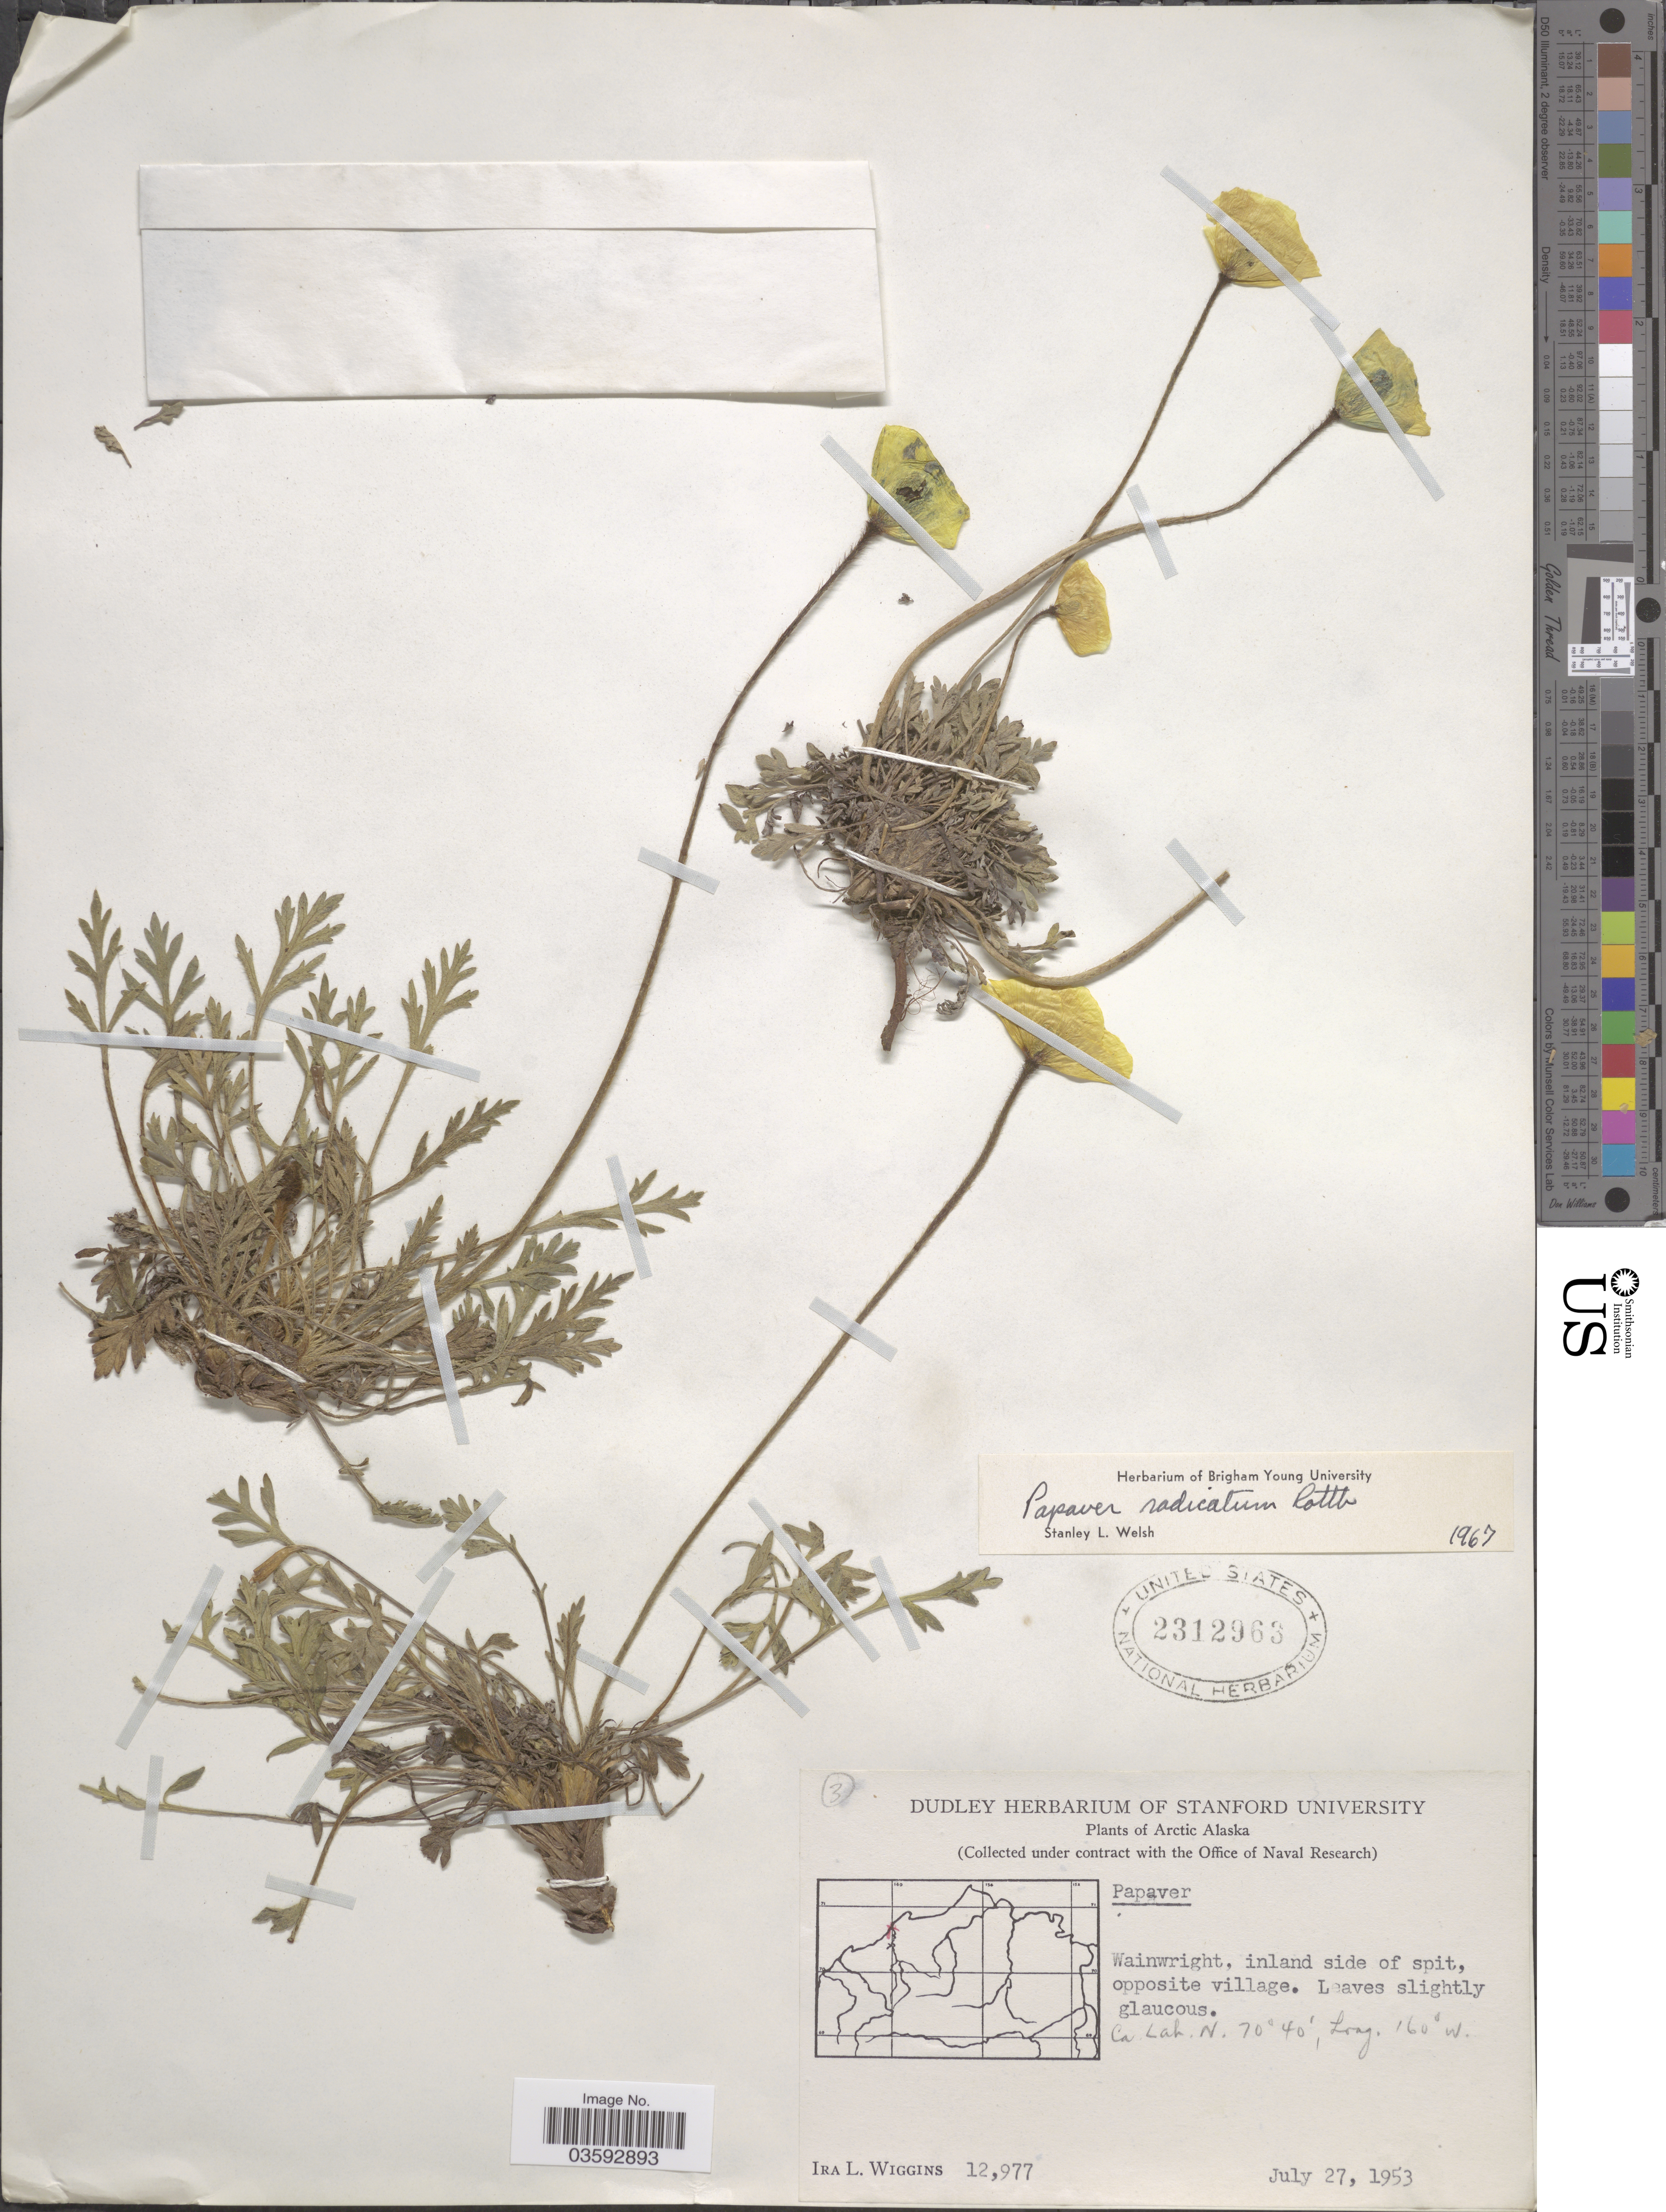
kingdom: Plantae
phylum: Tracheophyta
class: Magnoliopsida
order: Ranunculales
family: Papaveraceae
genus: Papaver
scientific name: Papaver radicatum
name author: Rottb.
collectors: I. L. Wiggins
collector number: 12977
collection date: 1953-07-27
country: United States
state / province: Alaska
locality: Arctic Alaska. Wainwright, inland side of spit.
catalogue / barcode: US 2312963